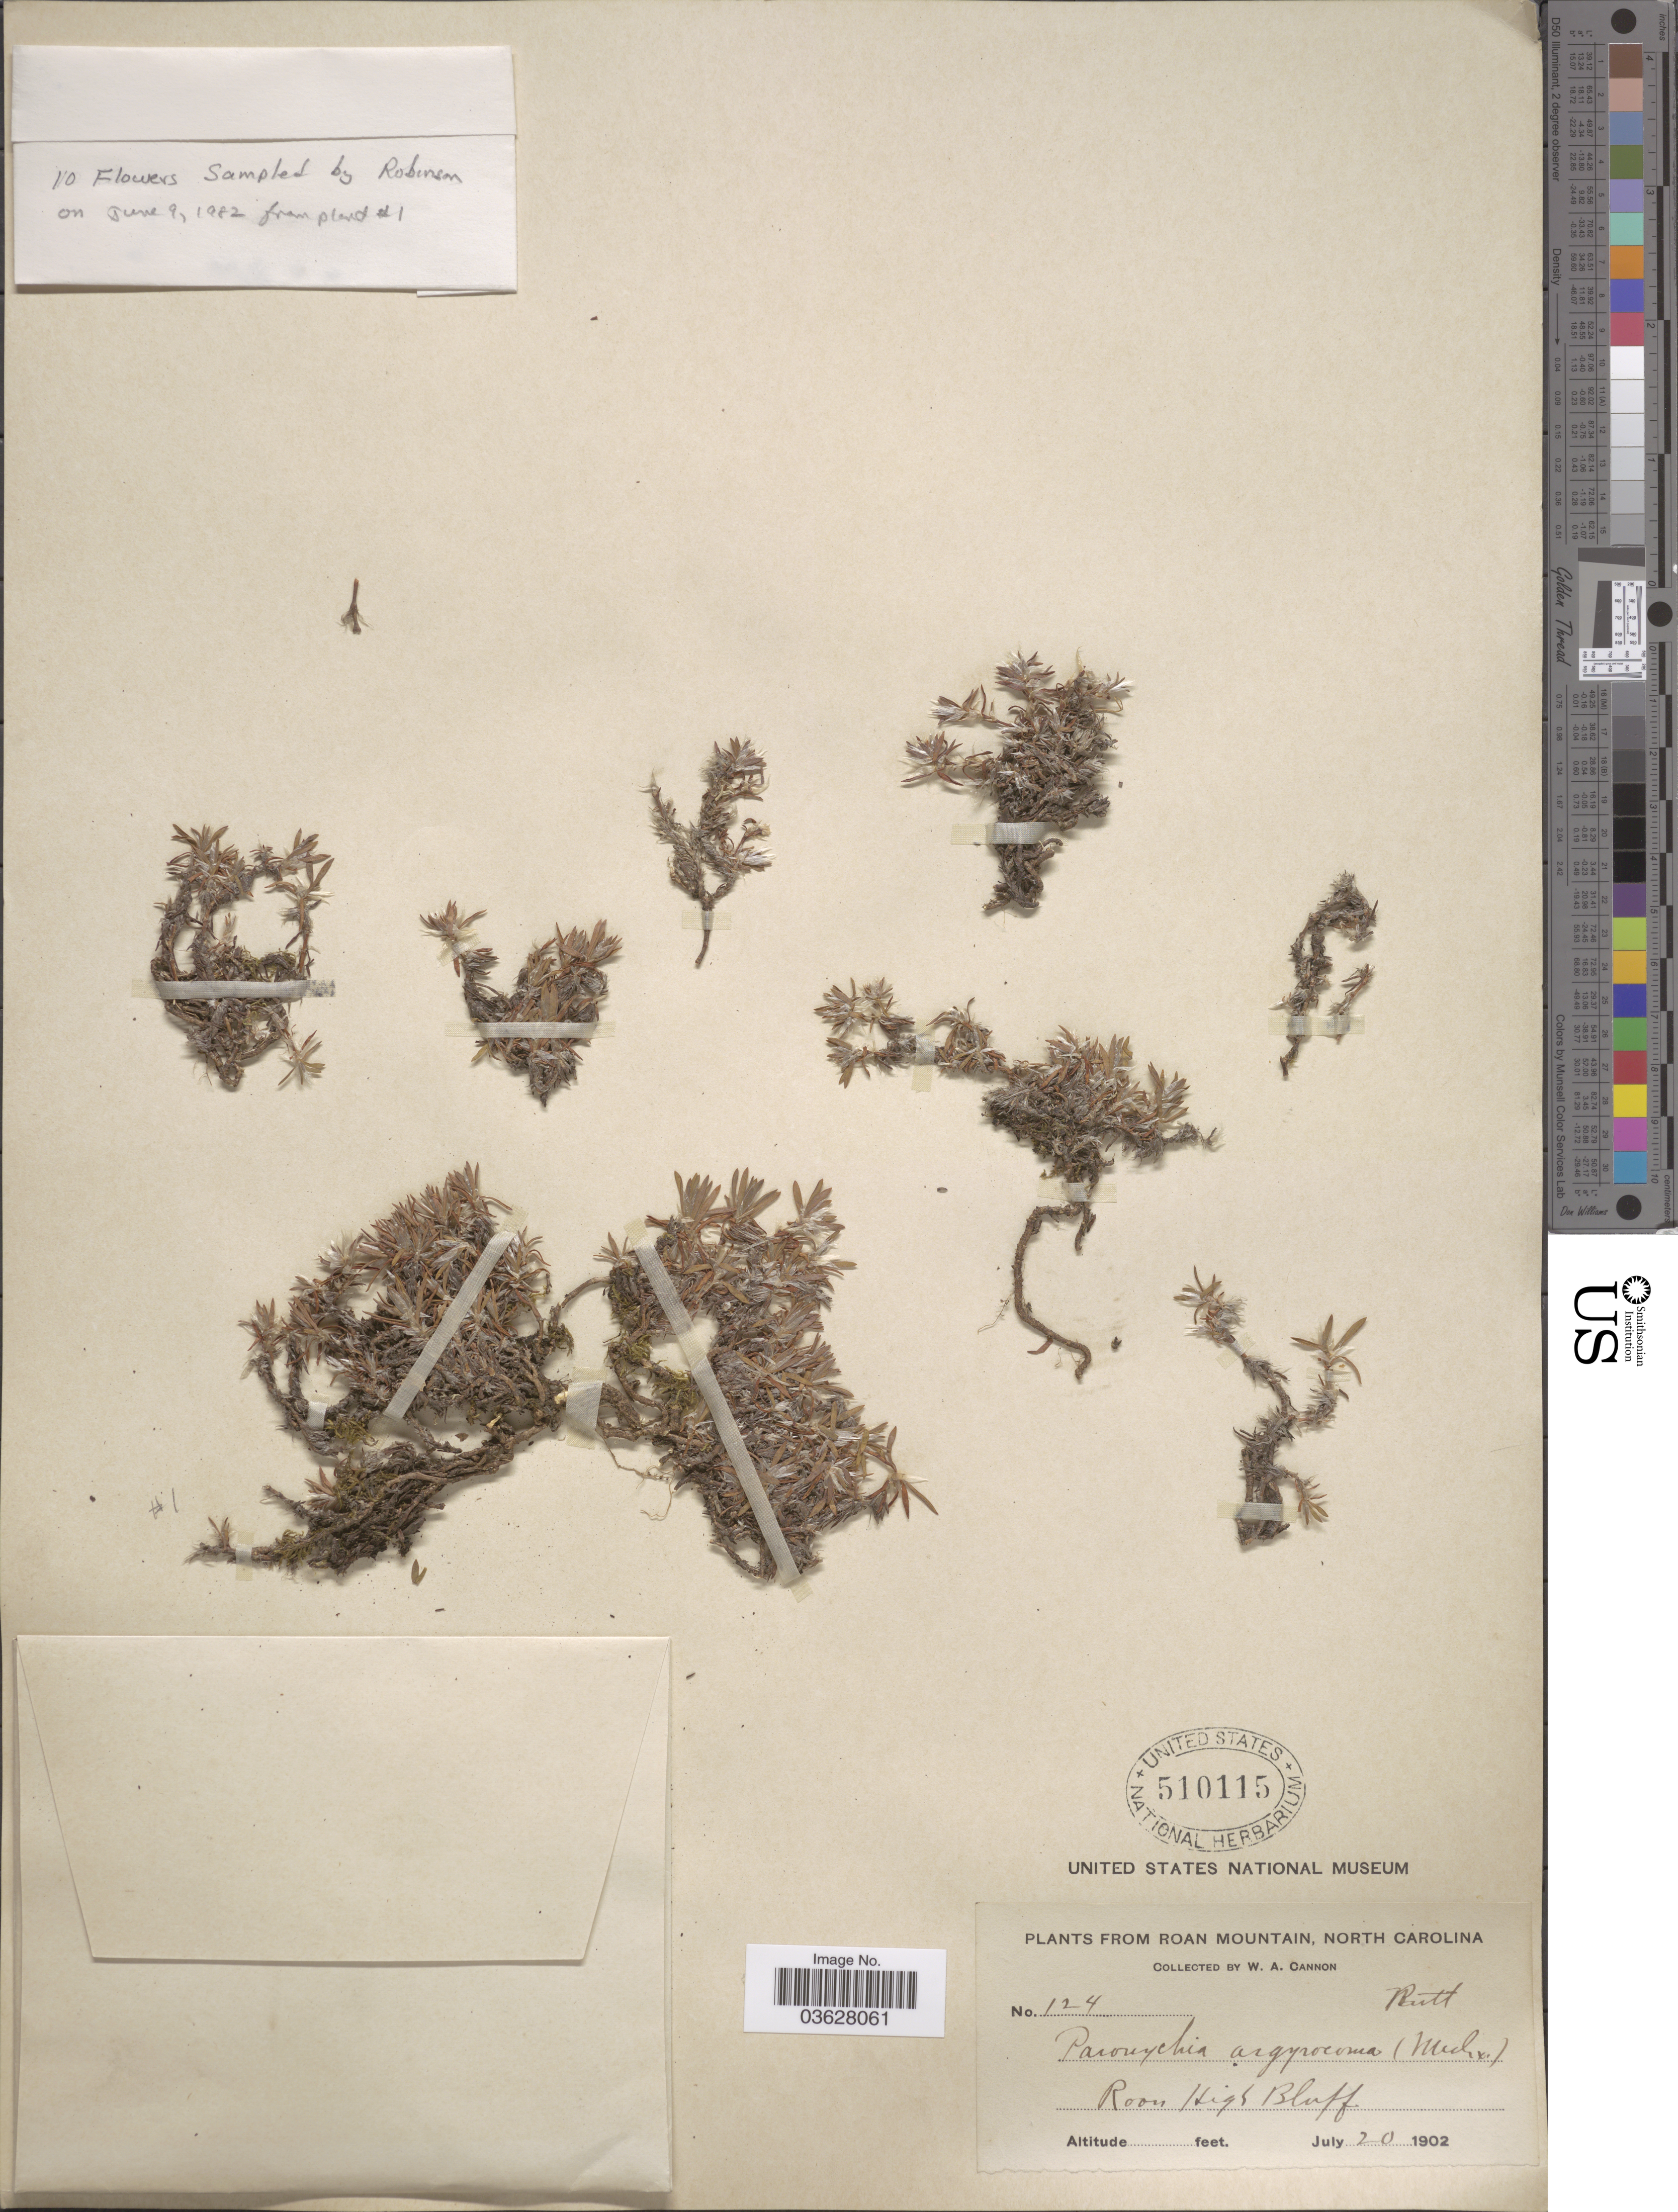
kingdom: Plantae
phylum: Tracheophyta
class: Magnoliopsida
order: Caryophyllales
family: Caryophyllaceae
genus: Paronychia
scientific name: Paronychia argyrocoma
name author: (Michx.) Nutt.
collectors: W. Cannon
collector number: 124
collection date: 1902-07-20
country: United States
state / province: North Carolina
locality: Roan Mountain. Roon High Bluff.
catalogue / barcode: US 510115